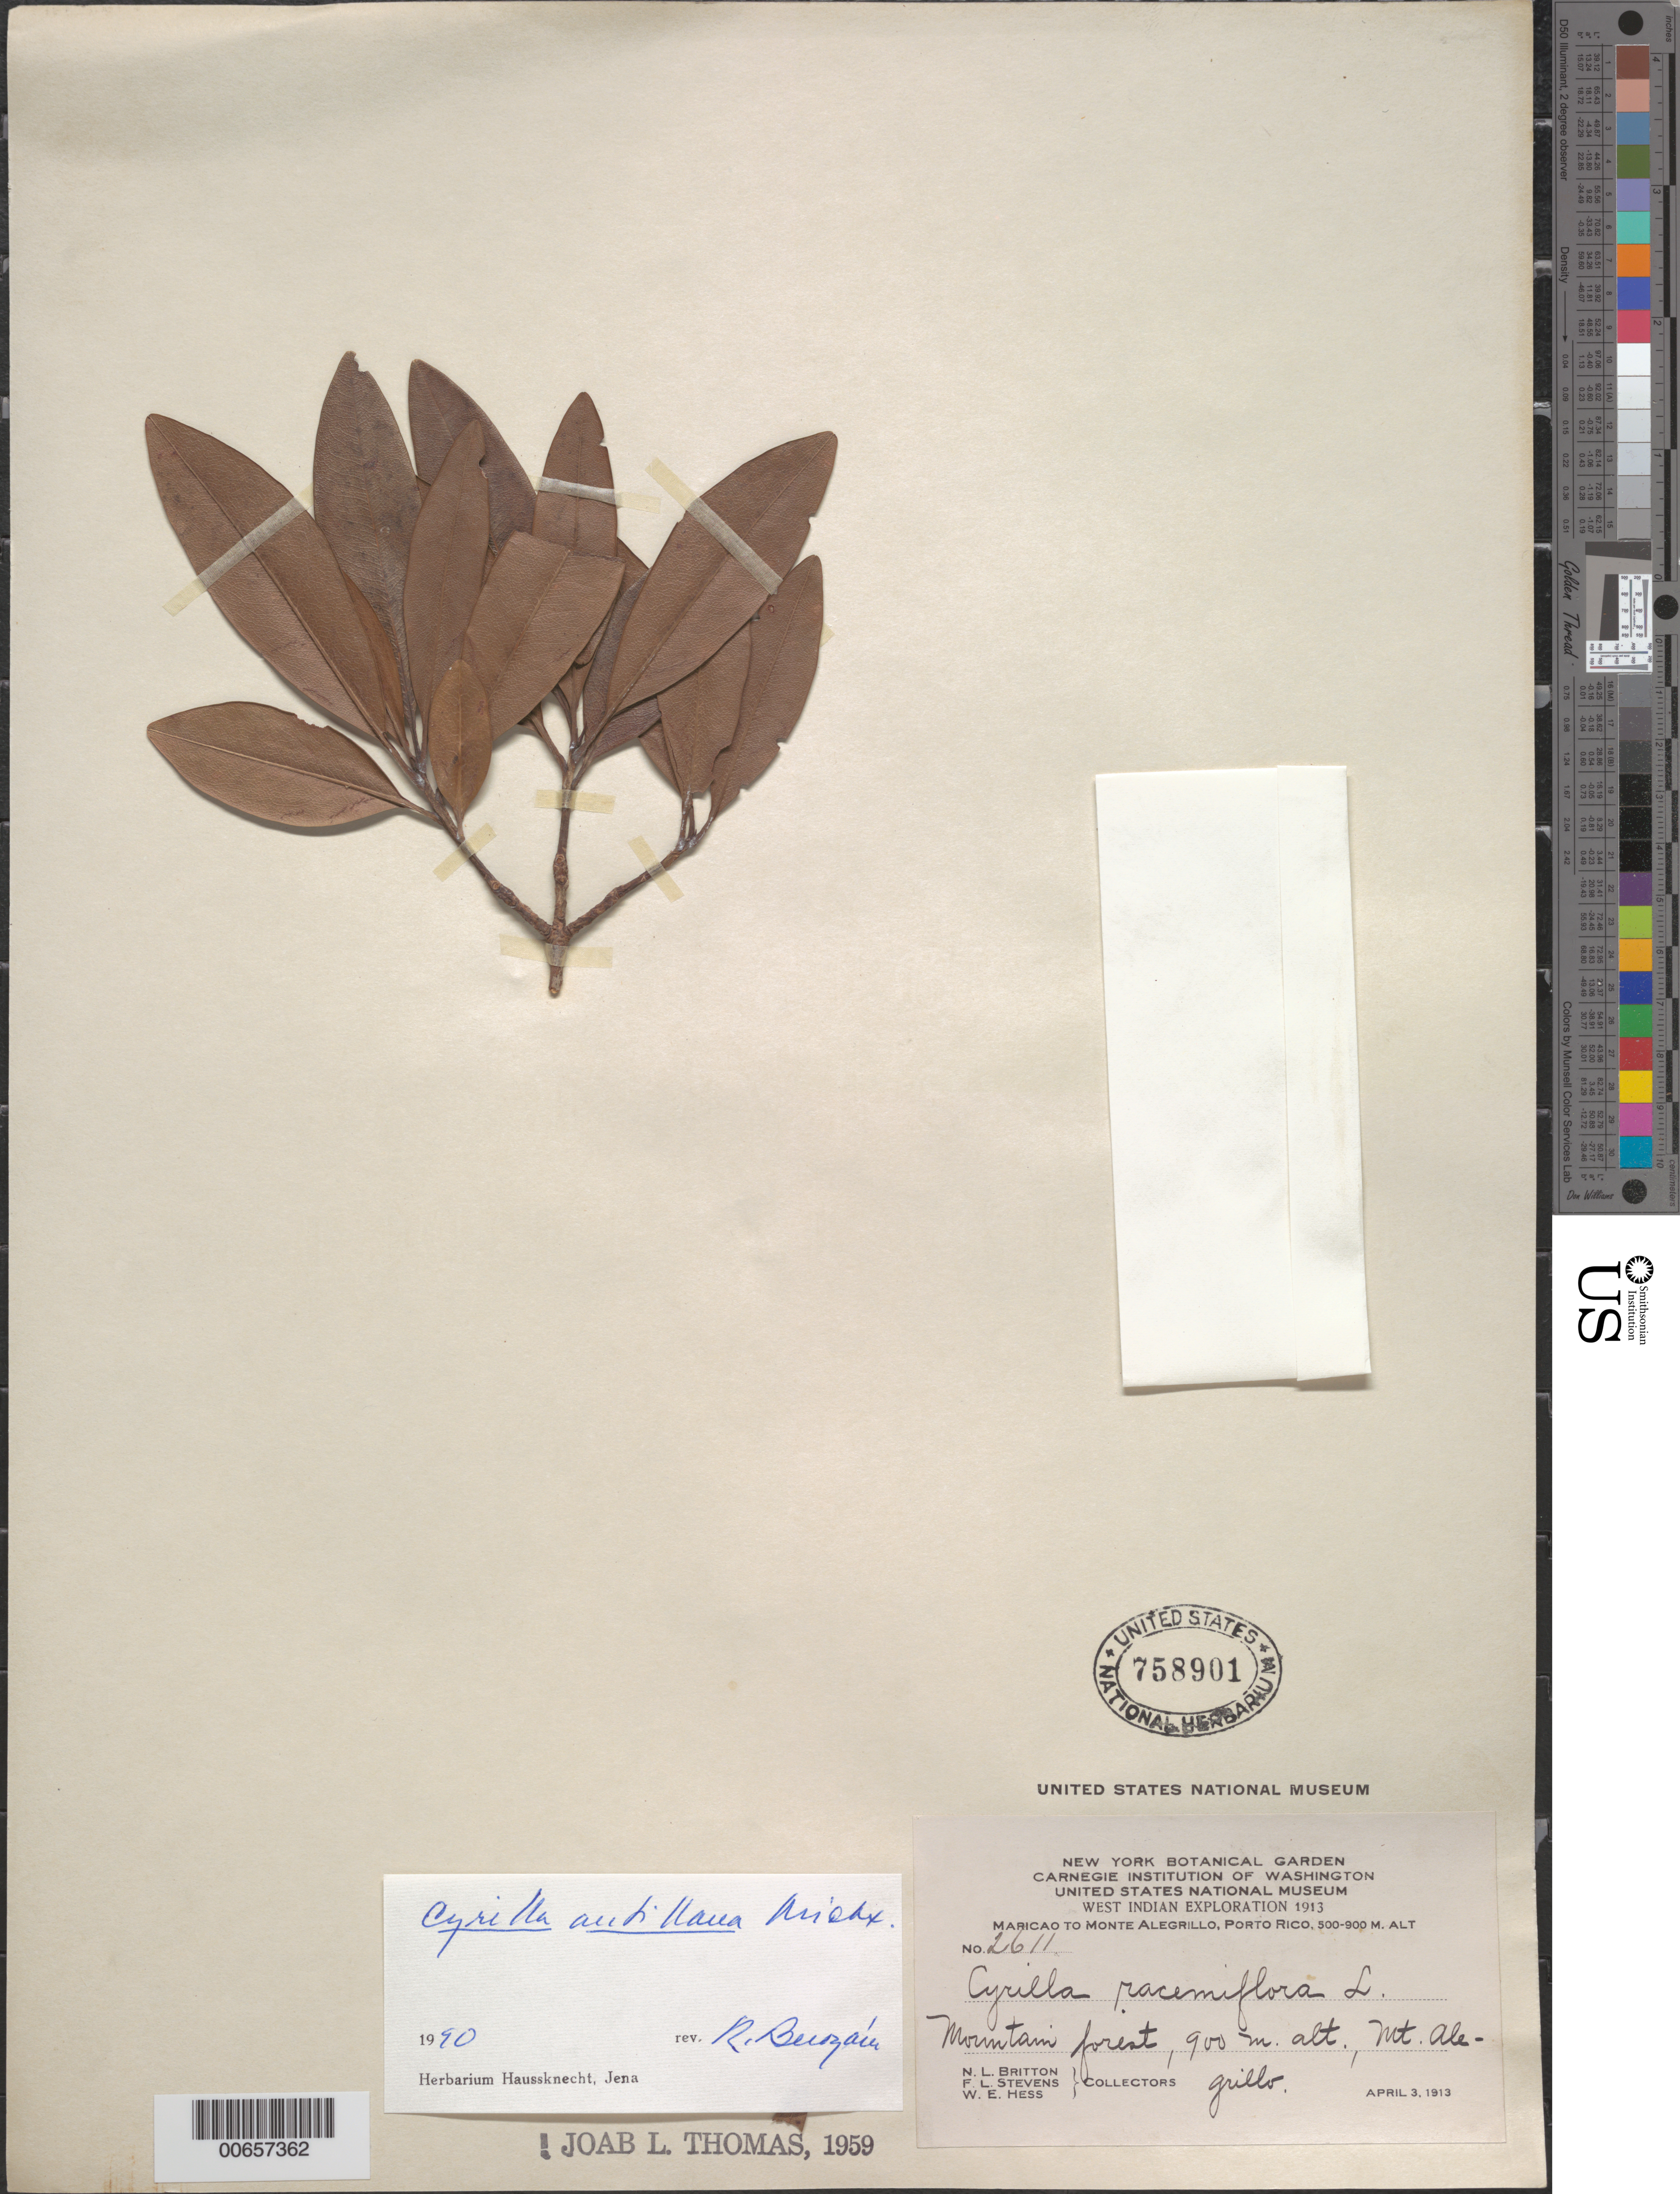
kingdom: Plantae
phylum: Tracheophyta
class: Magnoliopsida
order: Ericales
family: Cyrillaceae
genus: Cyrilla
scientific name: Cyrilla racemiflora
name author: L.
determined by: Berozain, R.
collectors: N. Britton, F. L. Stevens & W. Hess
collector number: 2611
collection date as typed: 03 Apr 1913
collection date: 1913-04-03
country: Puerto Rico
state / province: Maricao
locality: Maricao to Mt. Alegrillo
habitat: Mountain forest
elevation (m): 900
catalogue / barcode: US 758901